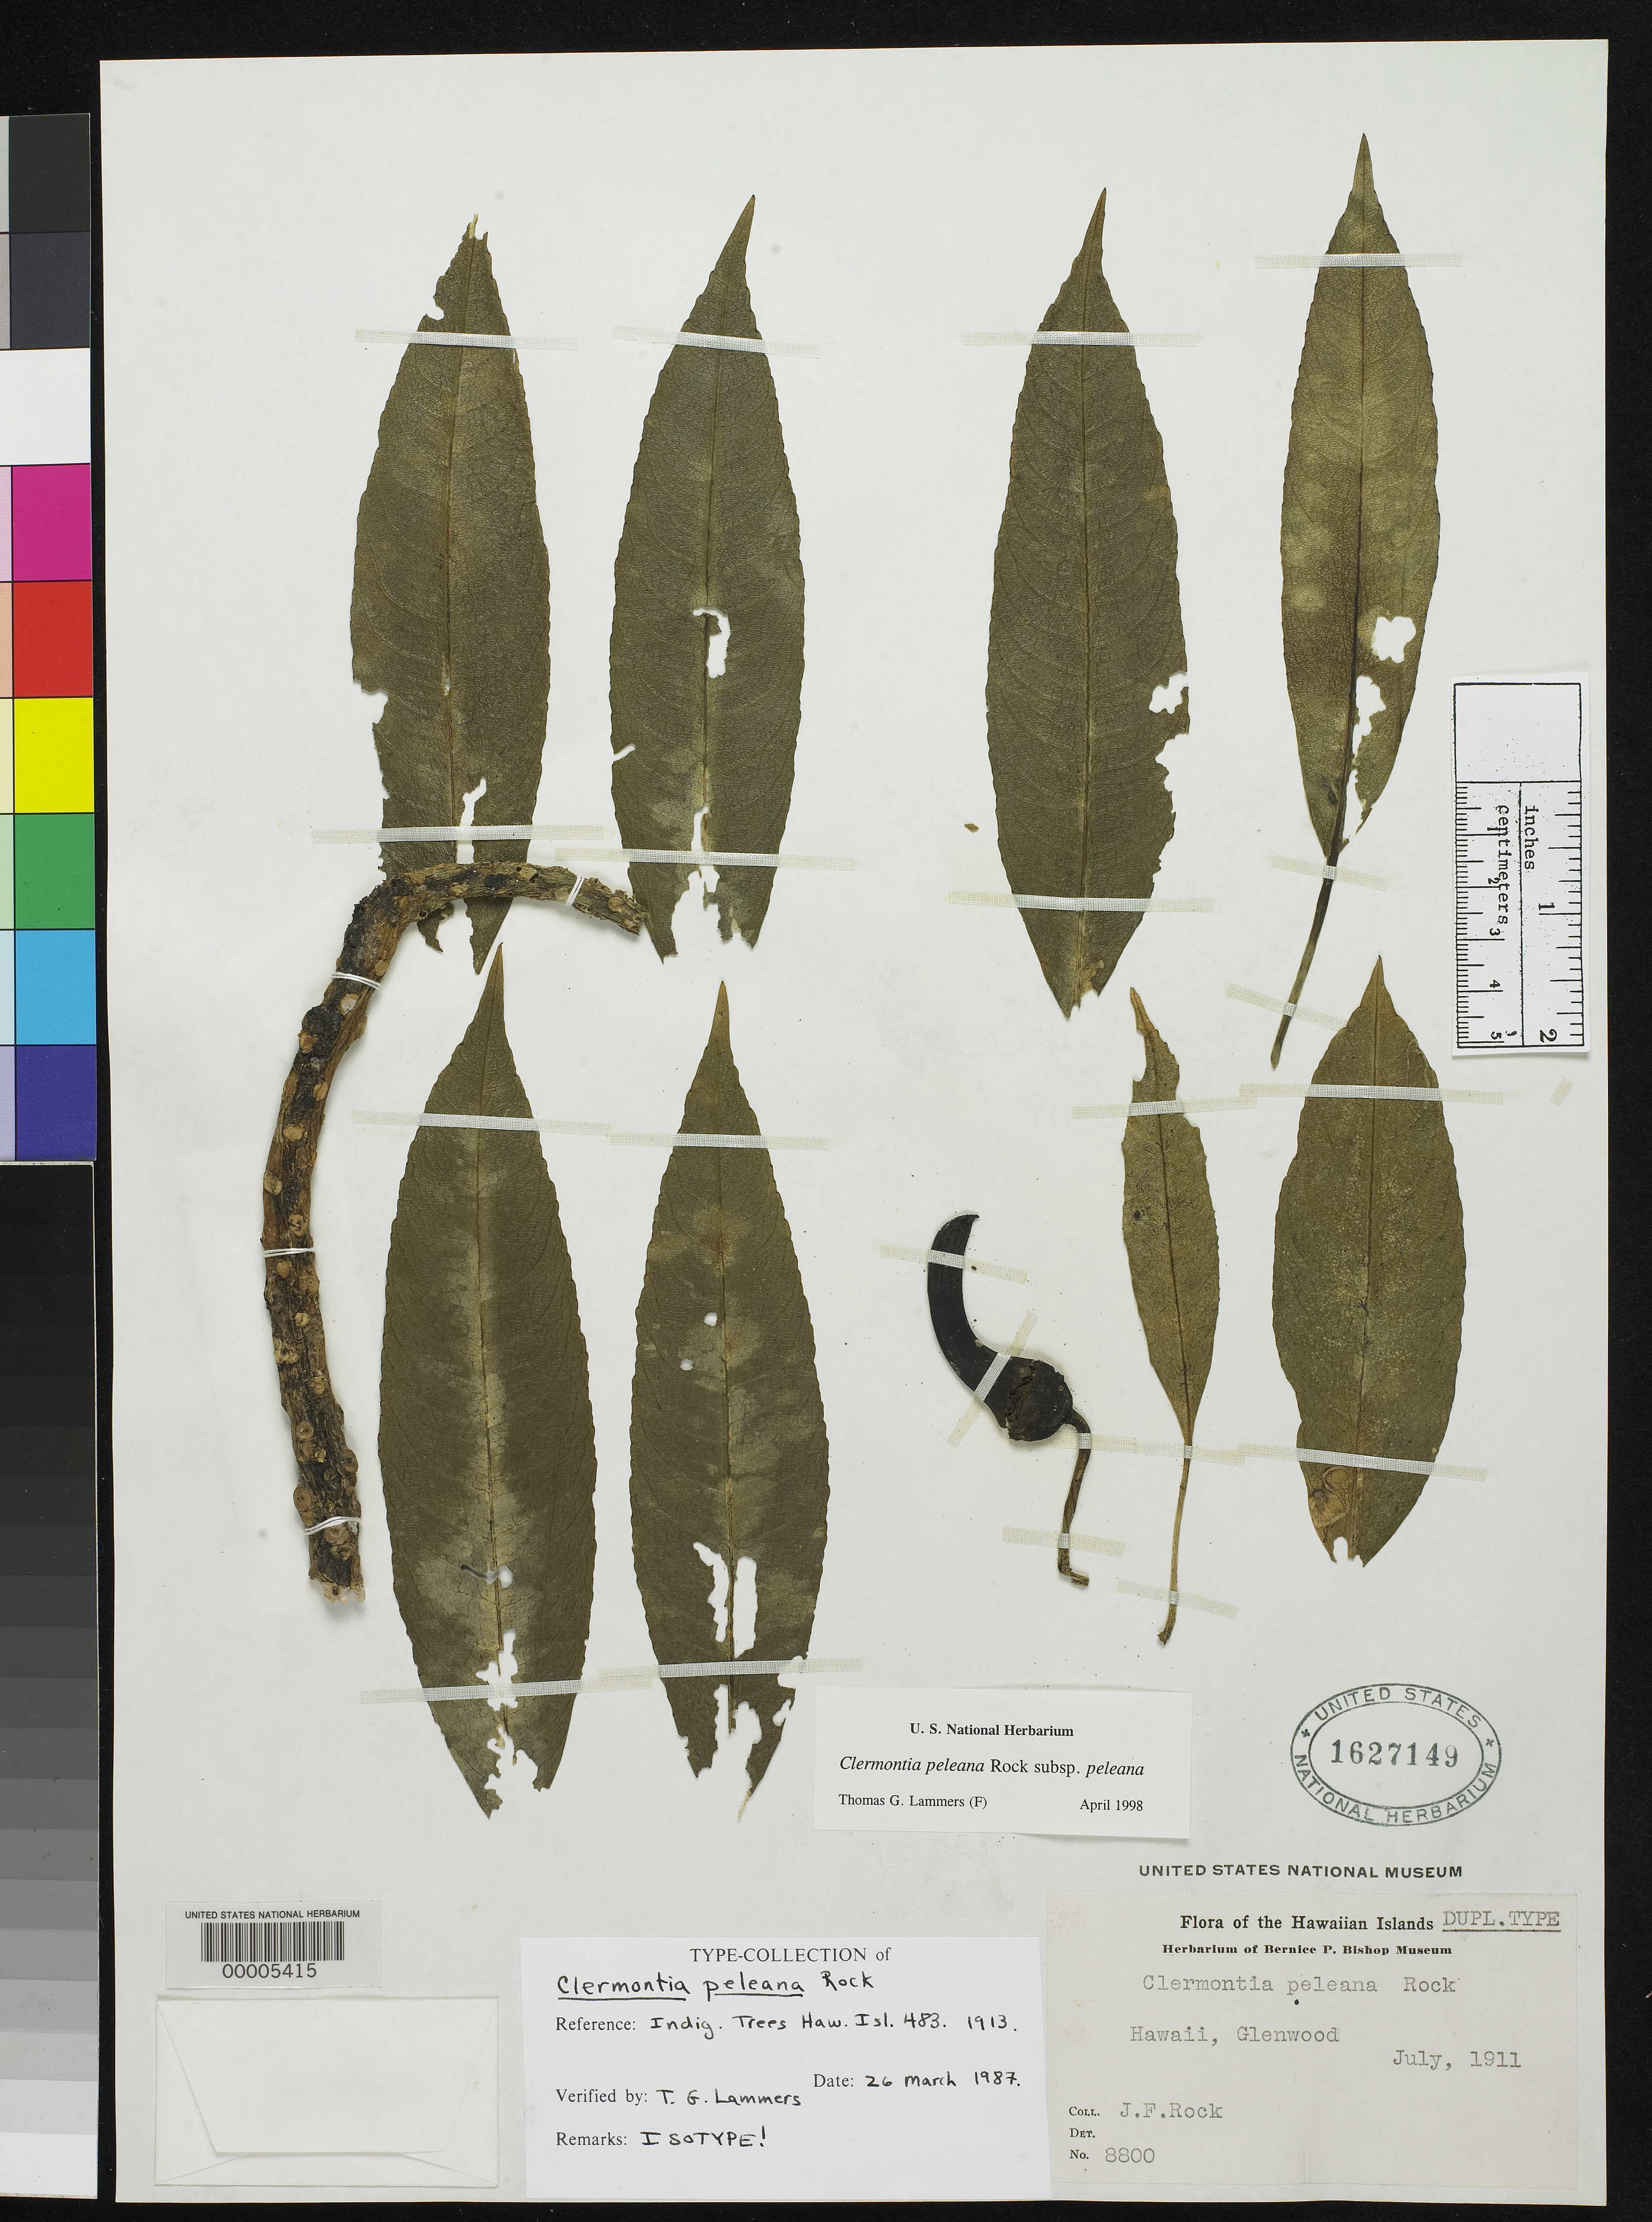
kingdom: Plantae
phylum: Tracheophyta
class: Magnoliopsida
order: Asterales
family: Campanulaceae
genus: Clermontia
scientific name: Clermontia peleana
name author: Rock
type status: Isotype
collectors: J. F. Rock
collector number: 8800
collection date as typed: Jul 1911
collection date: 1911-07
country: United States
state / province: Hawaii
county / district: Hawaii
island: Hawaii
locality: Glenwood.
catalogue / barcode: US 1627149